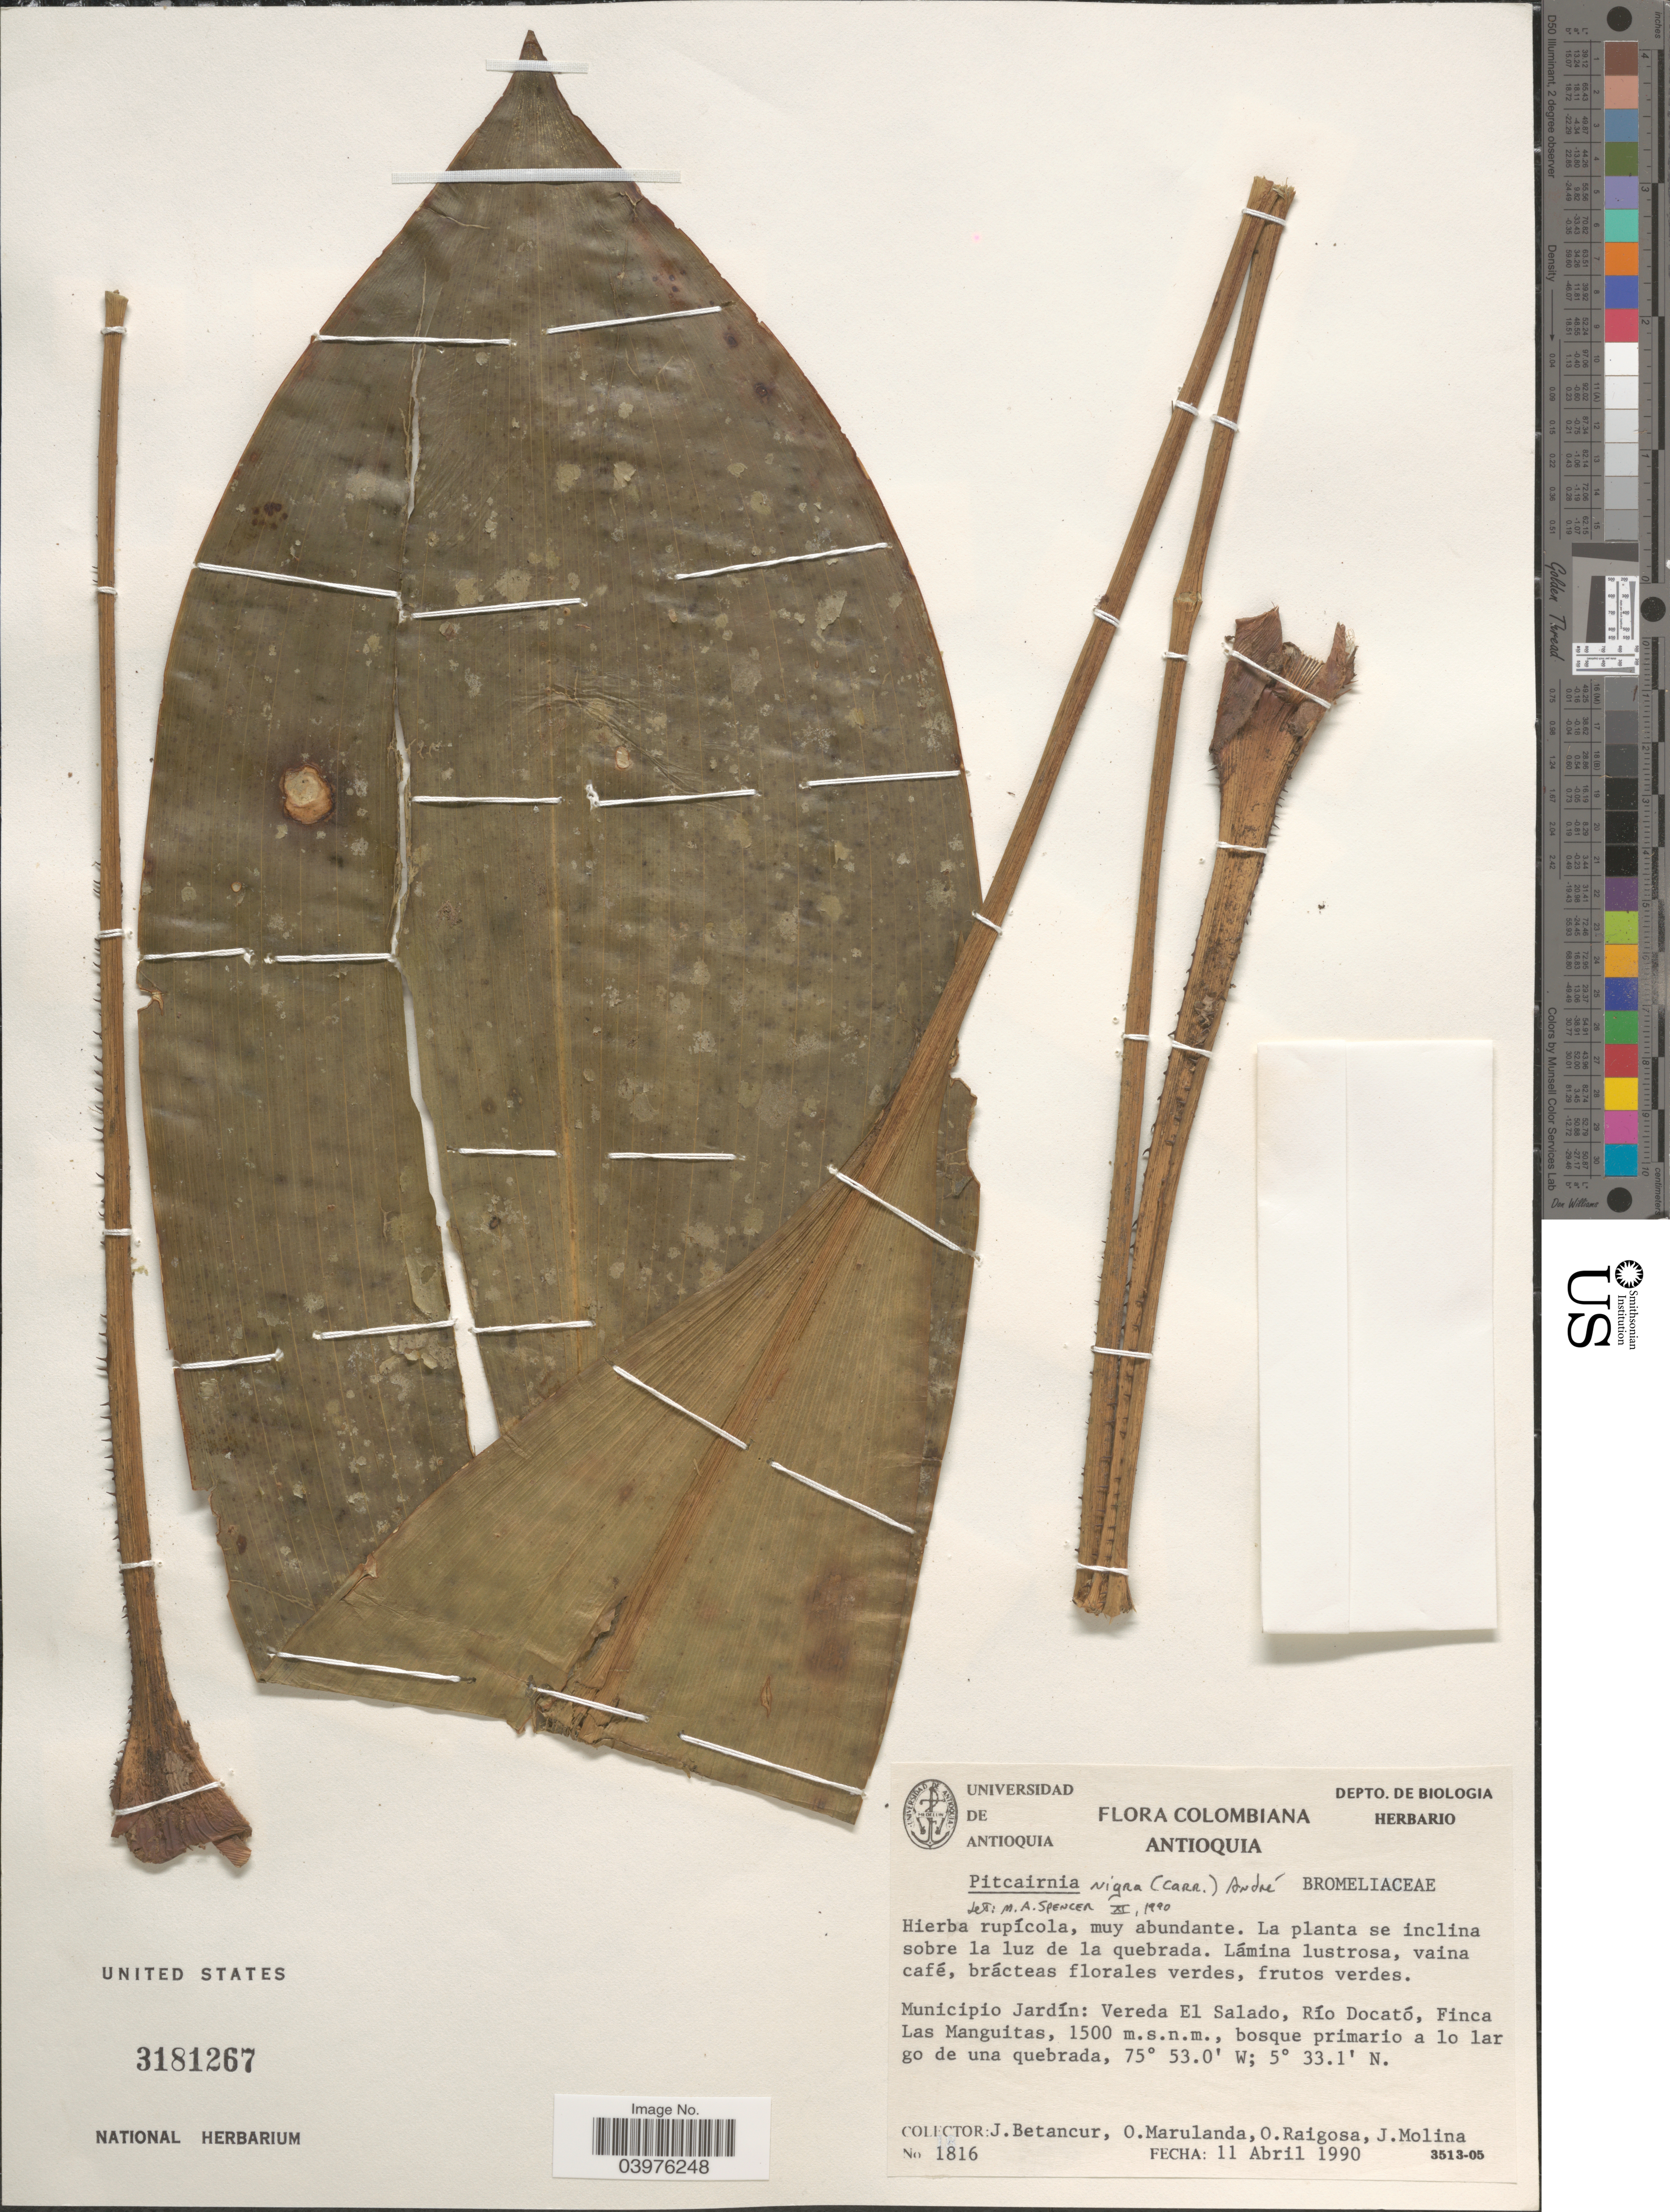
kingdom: Plantae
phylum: Tracheophyta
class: Liliopsida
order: Poales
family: Bromeliaceae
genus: Pitcairnia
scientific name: Pitcairnia nigra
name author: (É. Morren) André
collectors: J. Betancur, O. Marulanda, O. Raigosa & J. Molina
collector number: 1816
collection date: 1990-04-11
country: Colombia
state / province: Antioquia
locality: Municipio Jardín: Vereda El Salado, Río Docató, Finca Las Manguitas, bosque primario a lo largo de una quebrada.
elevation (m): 1500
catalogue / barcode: US 3181267